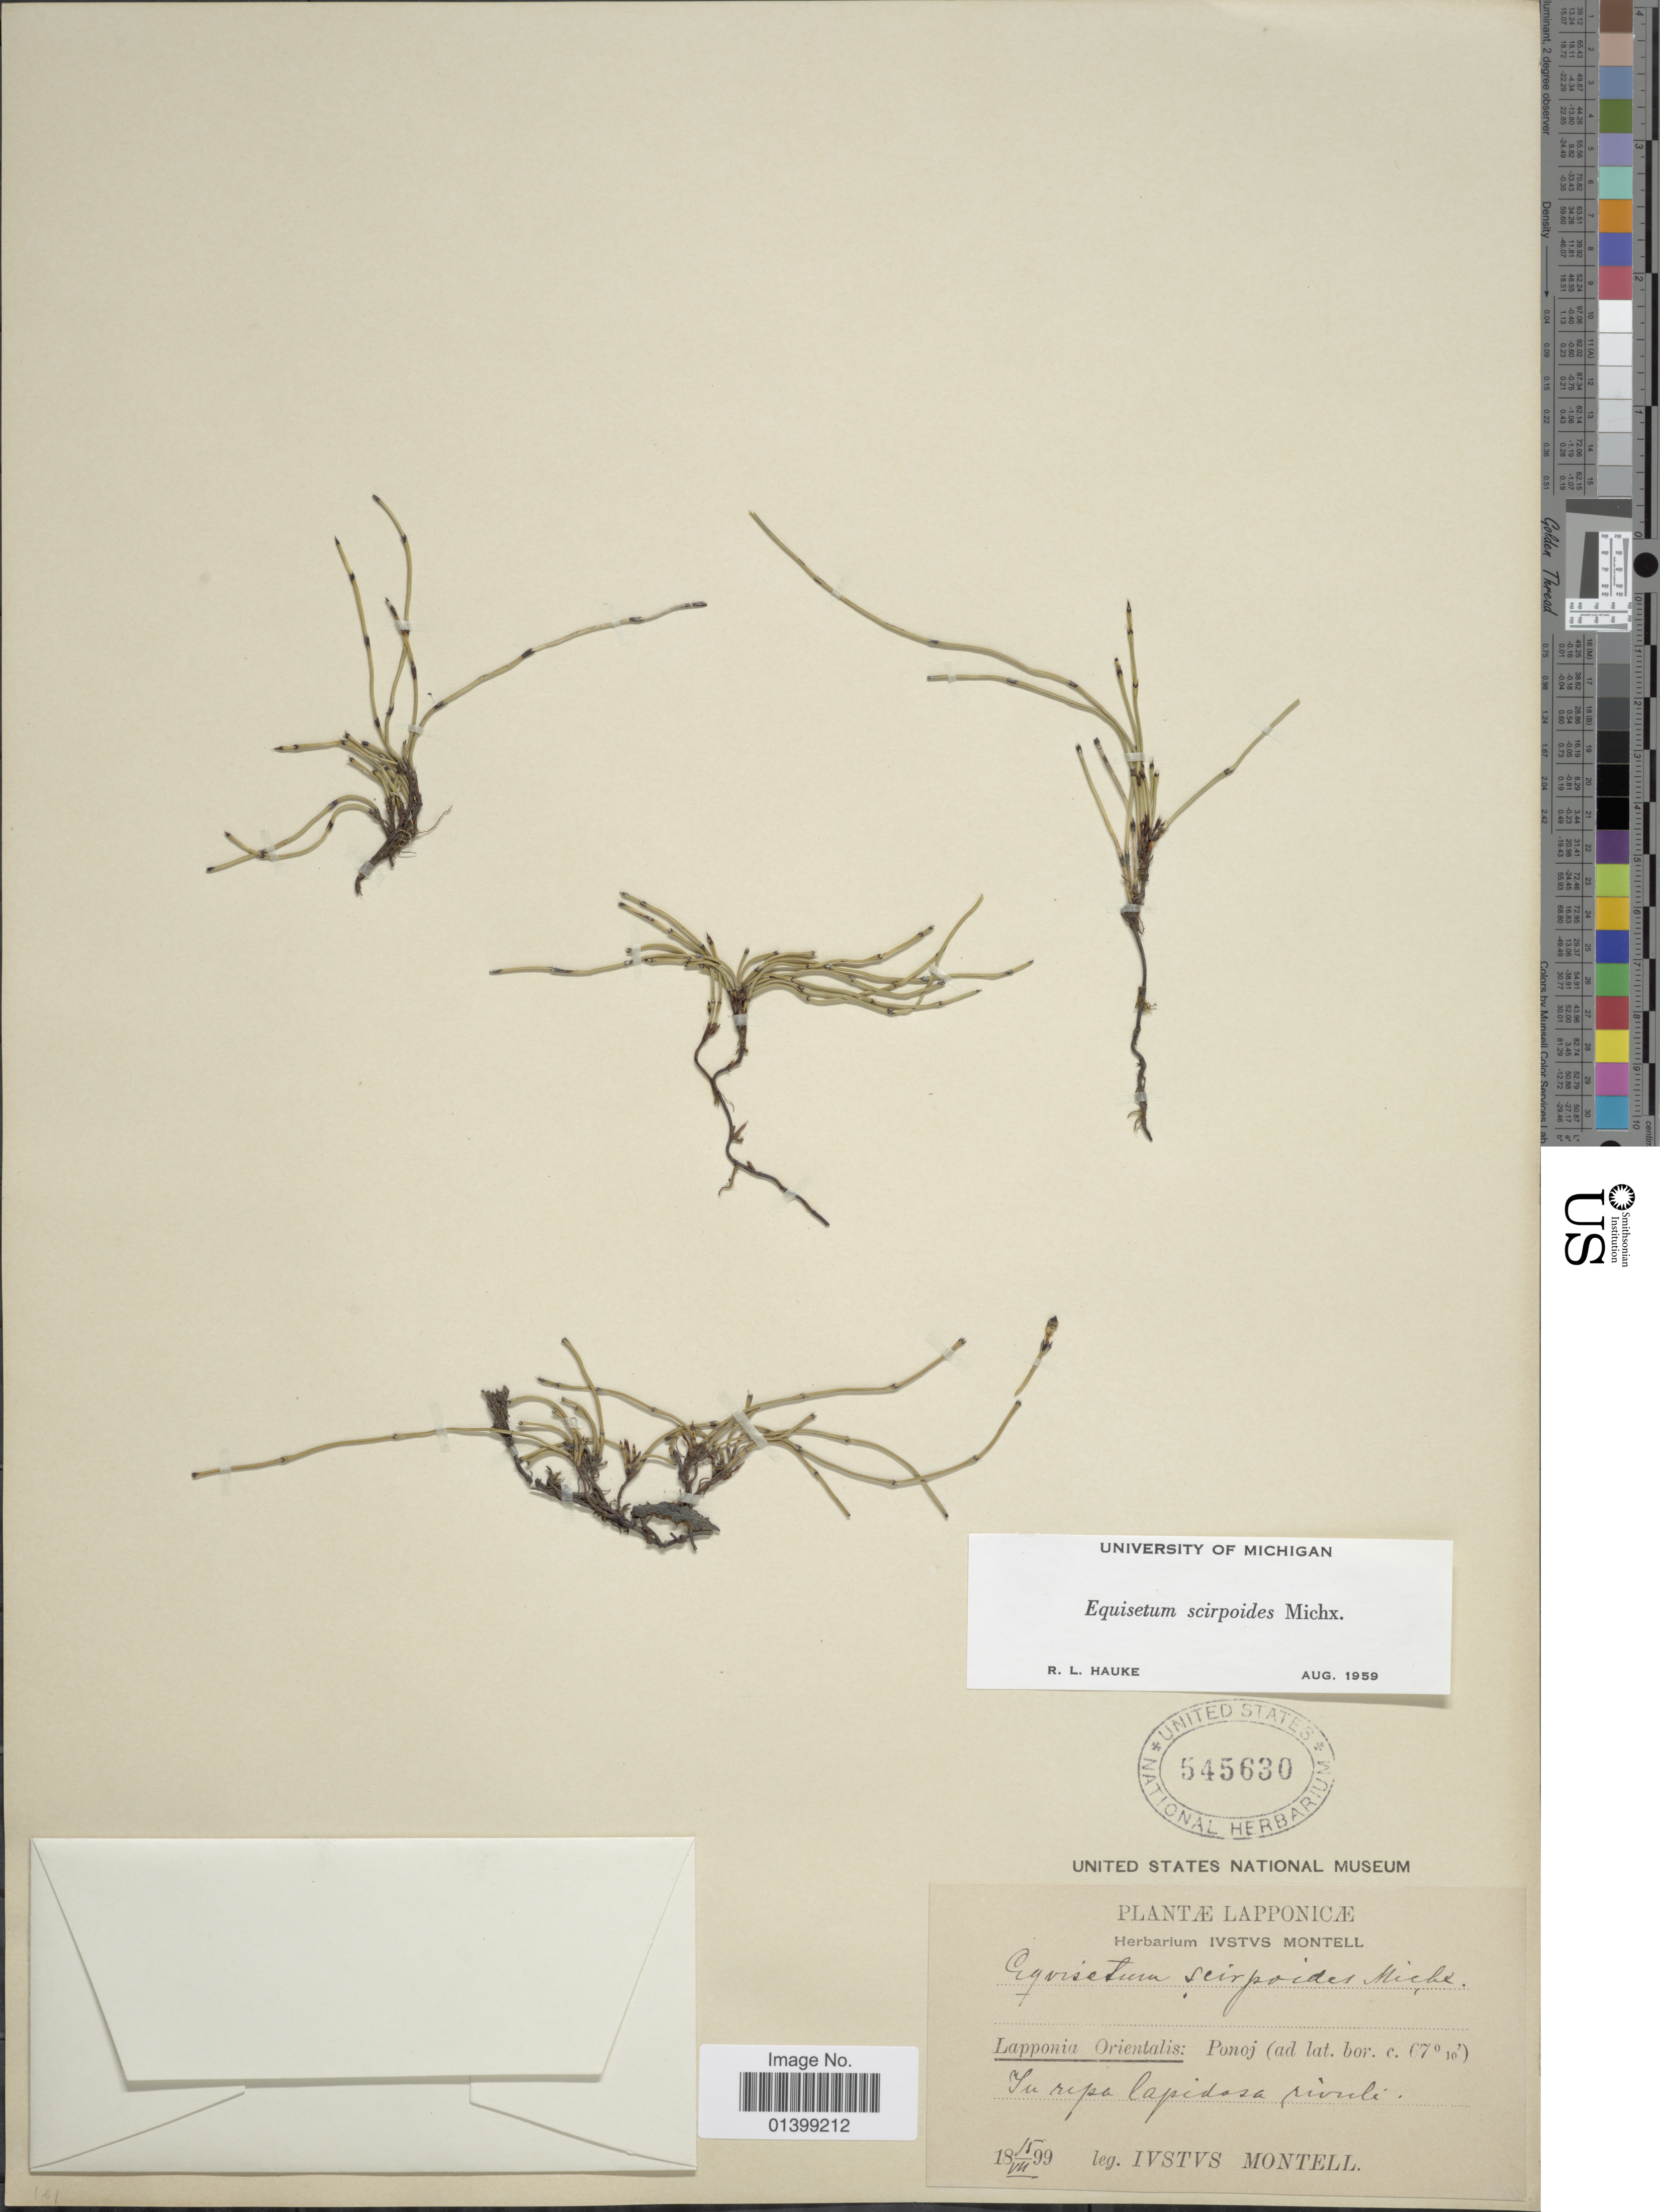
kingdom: Plantae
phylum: Tracheophyta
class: Polypodiopsida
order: Equisetales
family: Equisetaceae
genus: Equisetum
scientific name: Equisetum scirpoides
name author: Michx.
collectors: I. Montell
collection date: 1899-07-15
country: Russian Federation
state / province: Murmansk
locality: Lapponia Orientalis: Ponoj, In ripa lapidosa rivuli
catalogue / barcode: US 545630